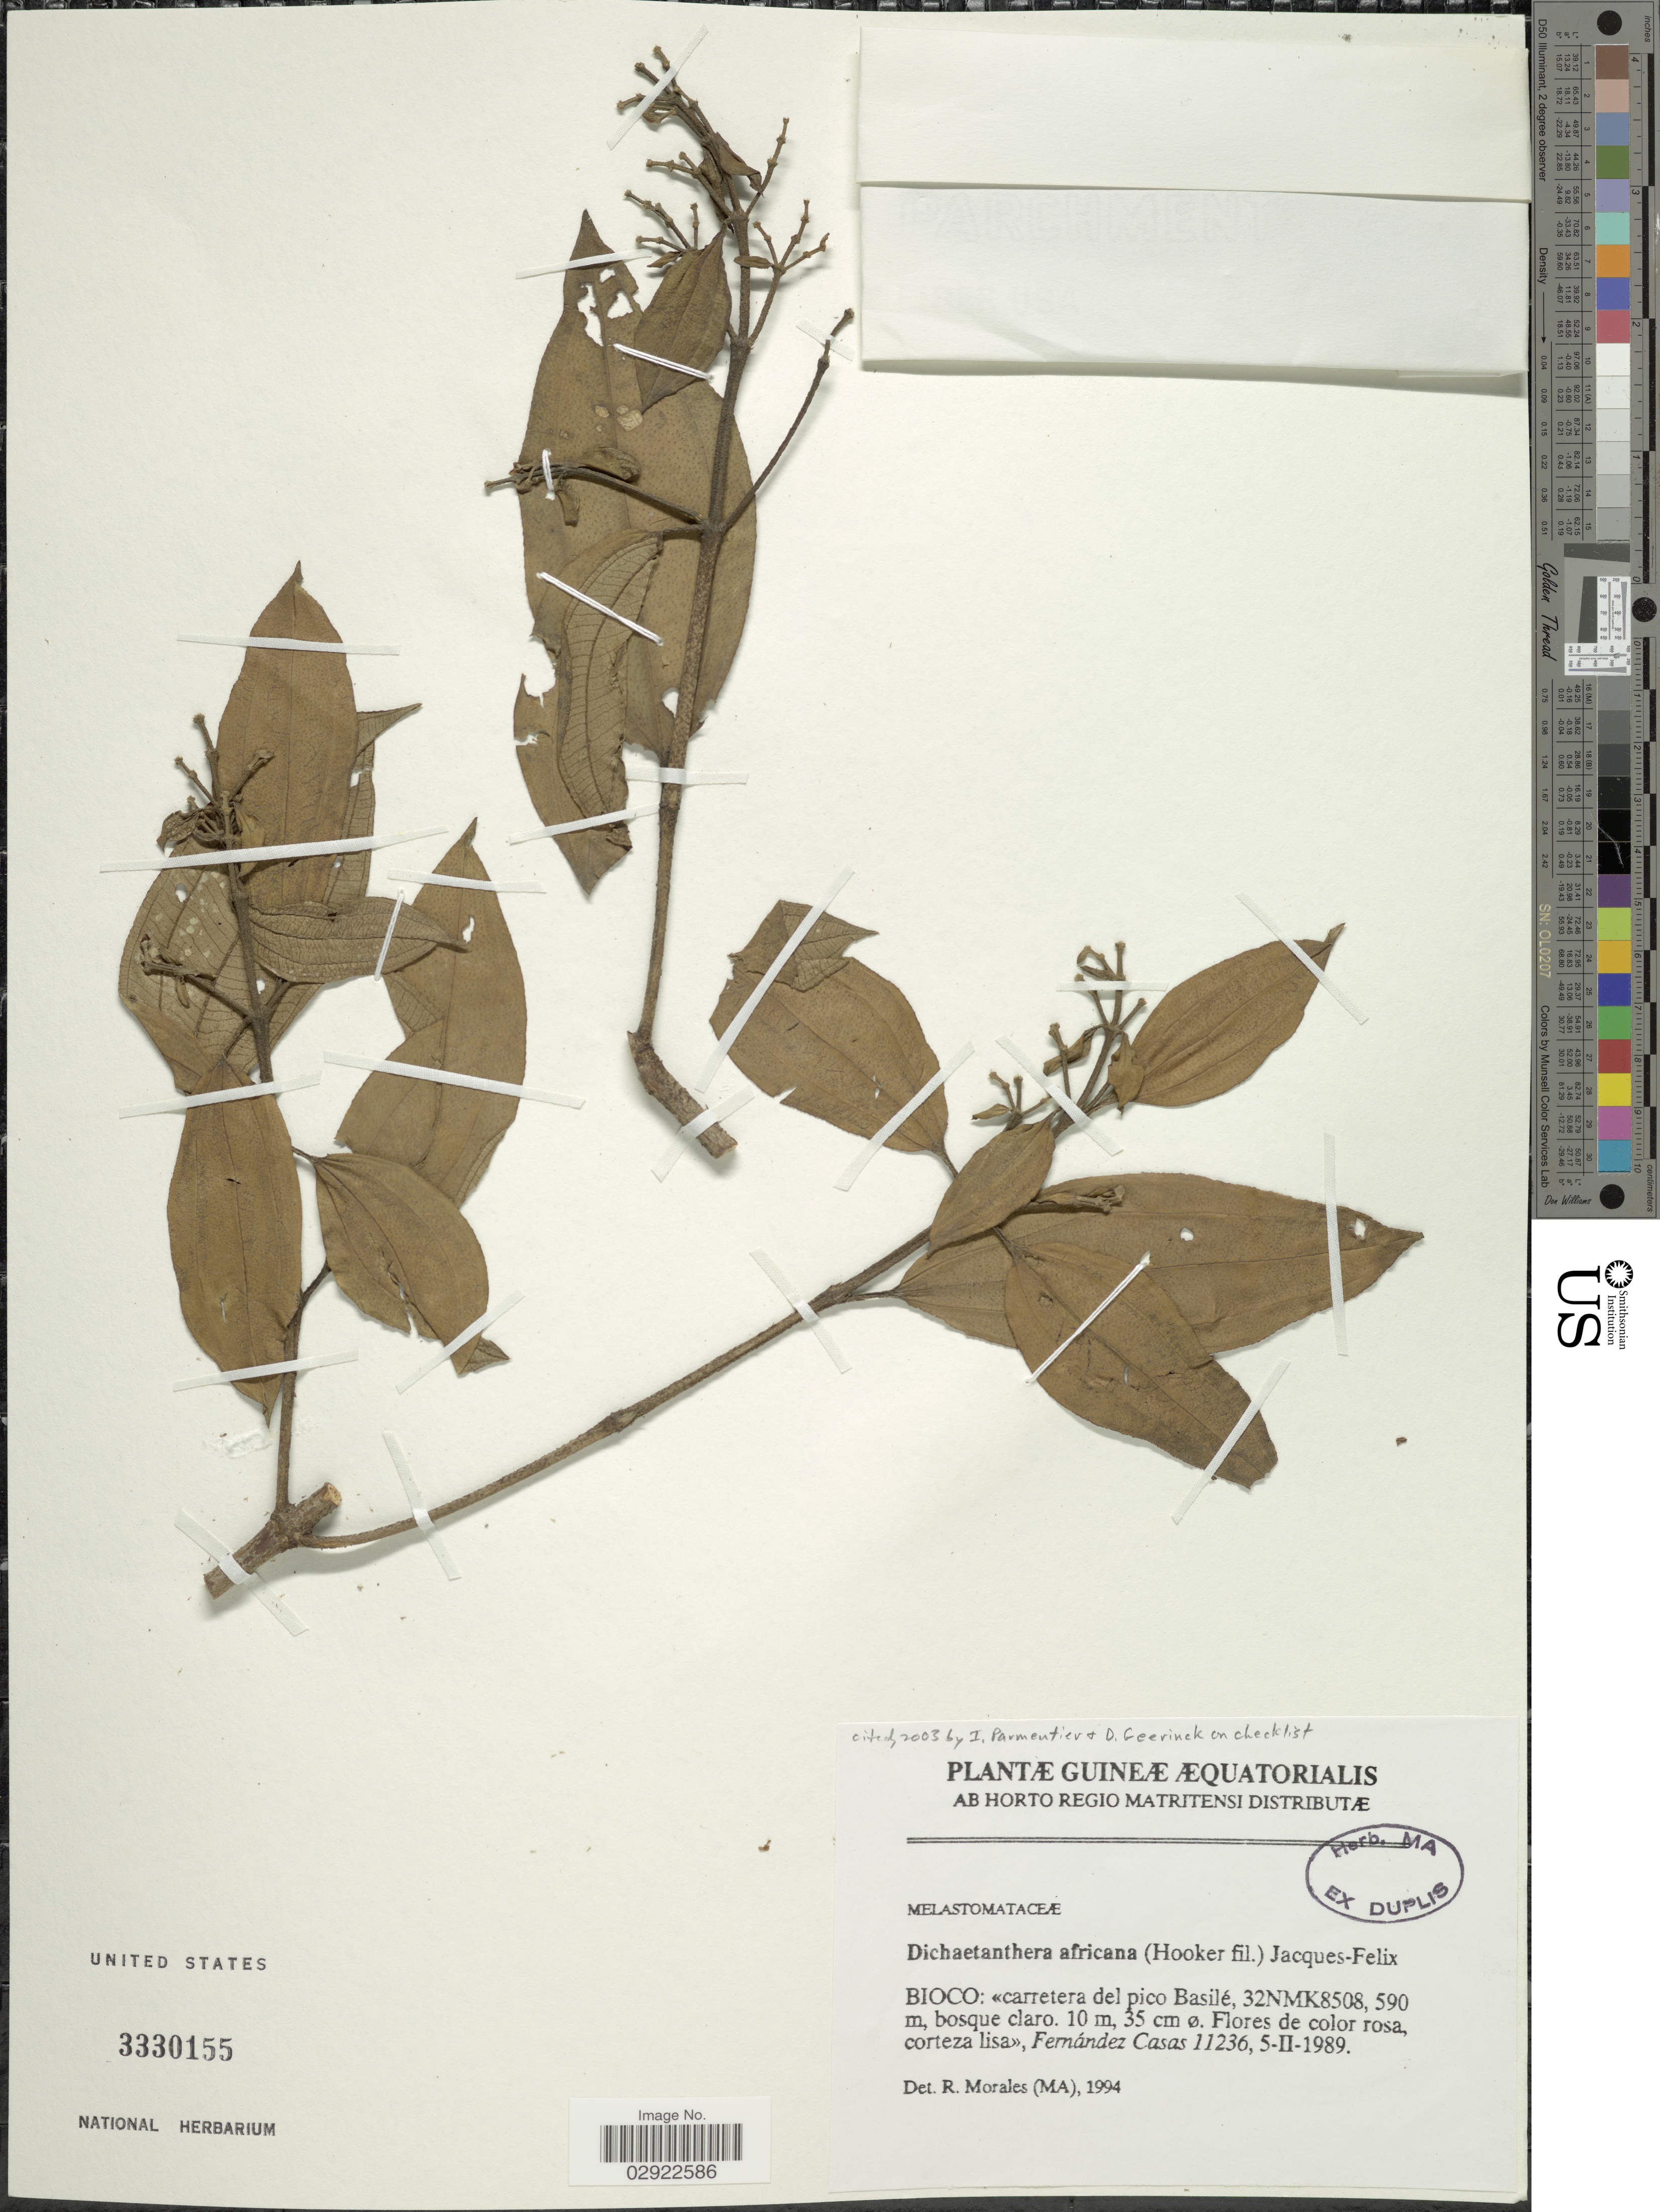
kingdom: Plantae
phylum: Tracheophyta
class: Magnoliopsida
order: Myrtales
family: Melastomataceae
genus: Dichaetanthera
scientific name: Dichaetanthera africana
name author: (Hook. f.) Jacq.-Fél.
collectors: F. Casas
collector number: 11236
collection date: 1989-02-05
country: Equatorial Guinea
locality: Bioco: Carretera del pico Basilé, 32NMK8508.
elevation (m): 590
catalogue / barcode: US 3330155